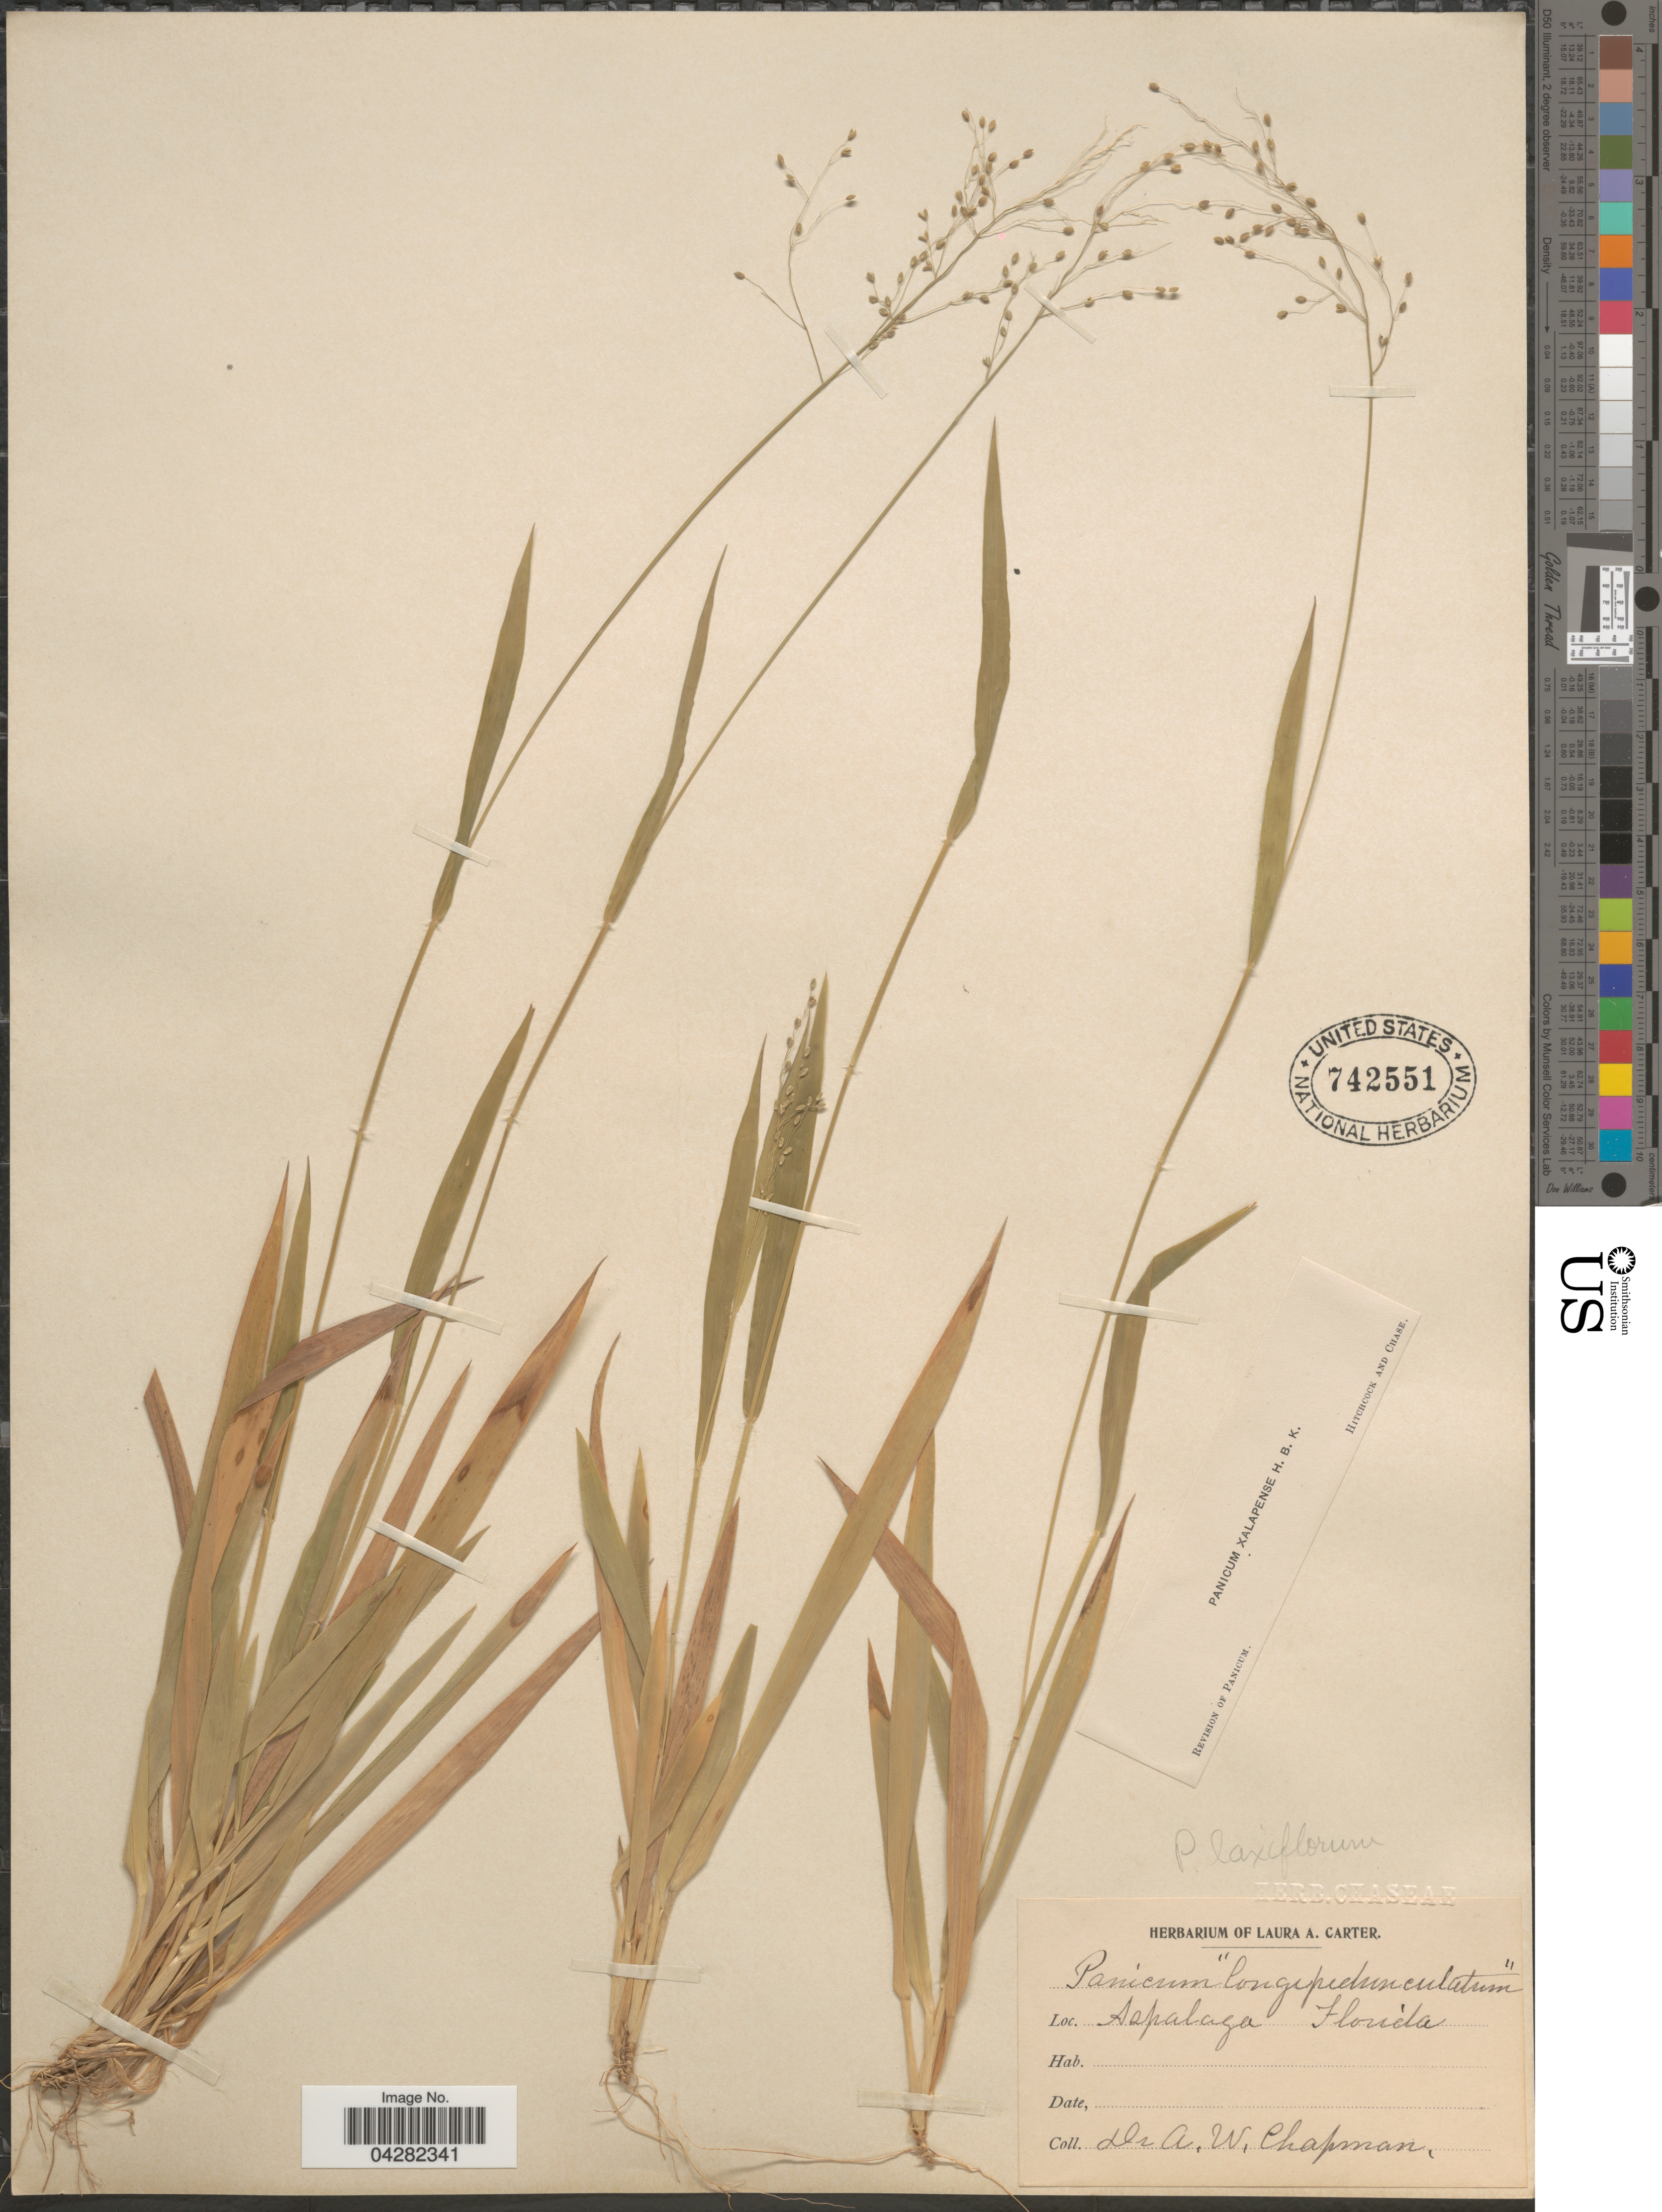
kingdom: Plantae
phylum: Tracheophyta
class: Liliopsida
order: Poales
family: Poaceae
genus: Dichanthelium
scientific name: Dichanthelium laxiflorum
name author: (Lam.) Gould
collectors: A. W. Chapman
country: United States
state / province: Florida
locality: Aspalaga.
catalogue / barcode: US 742551